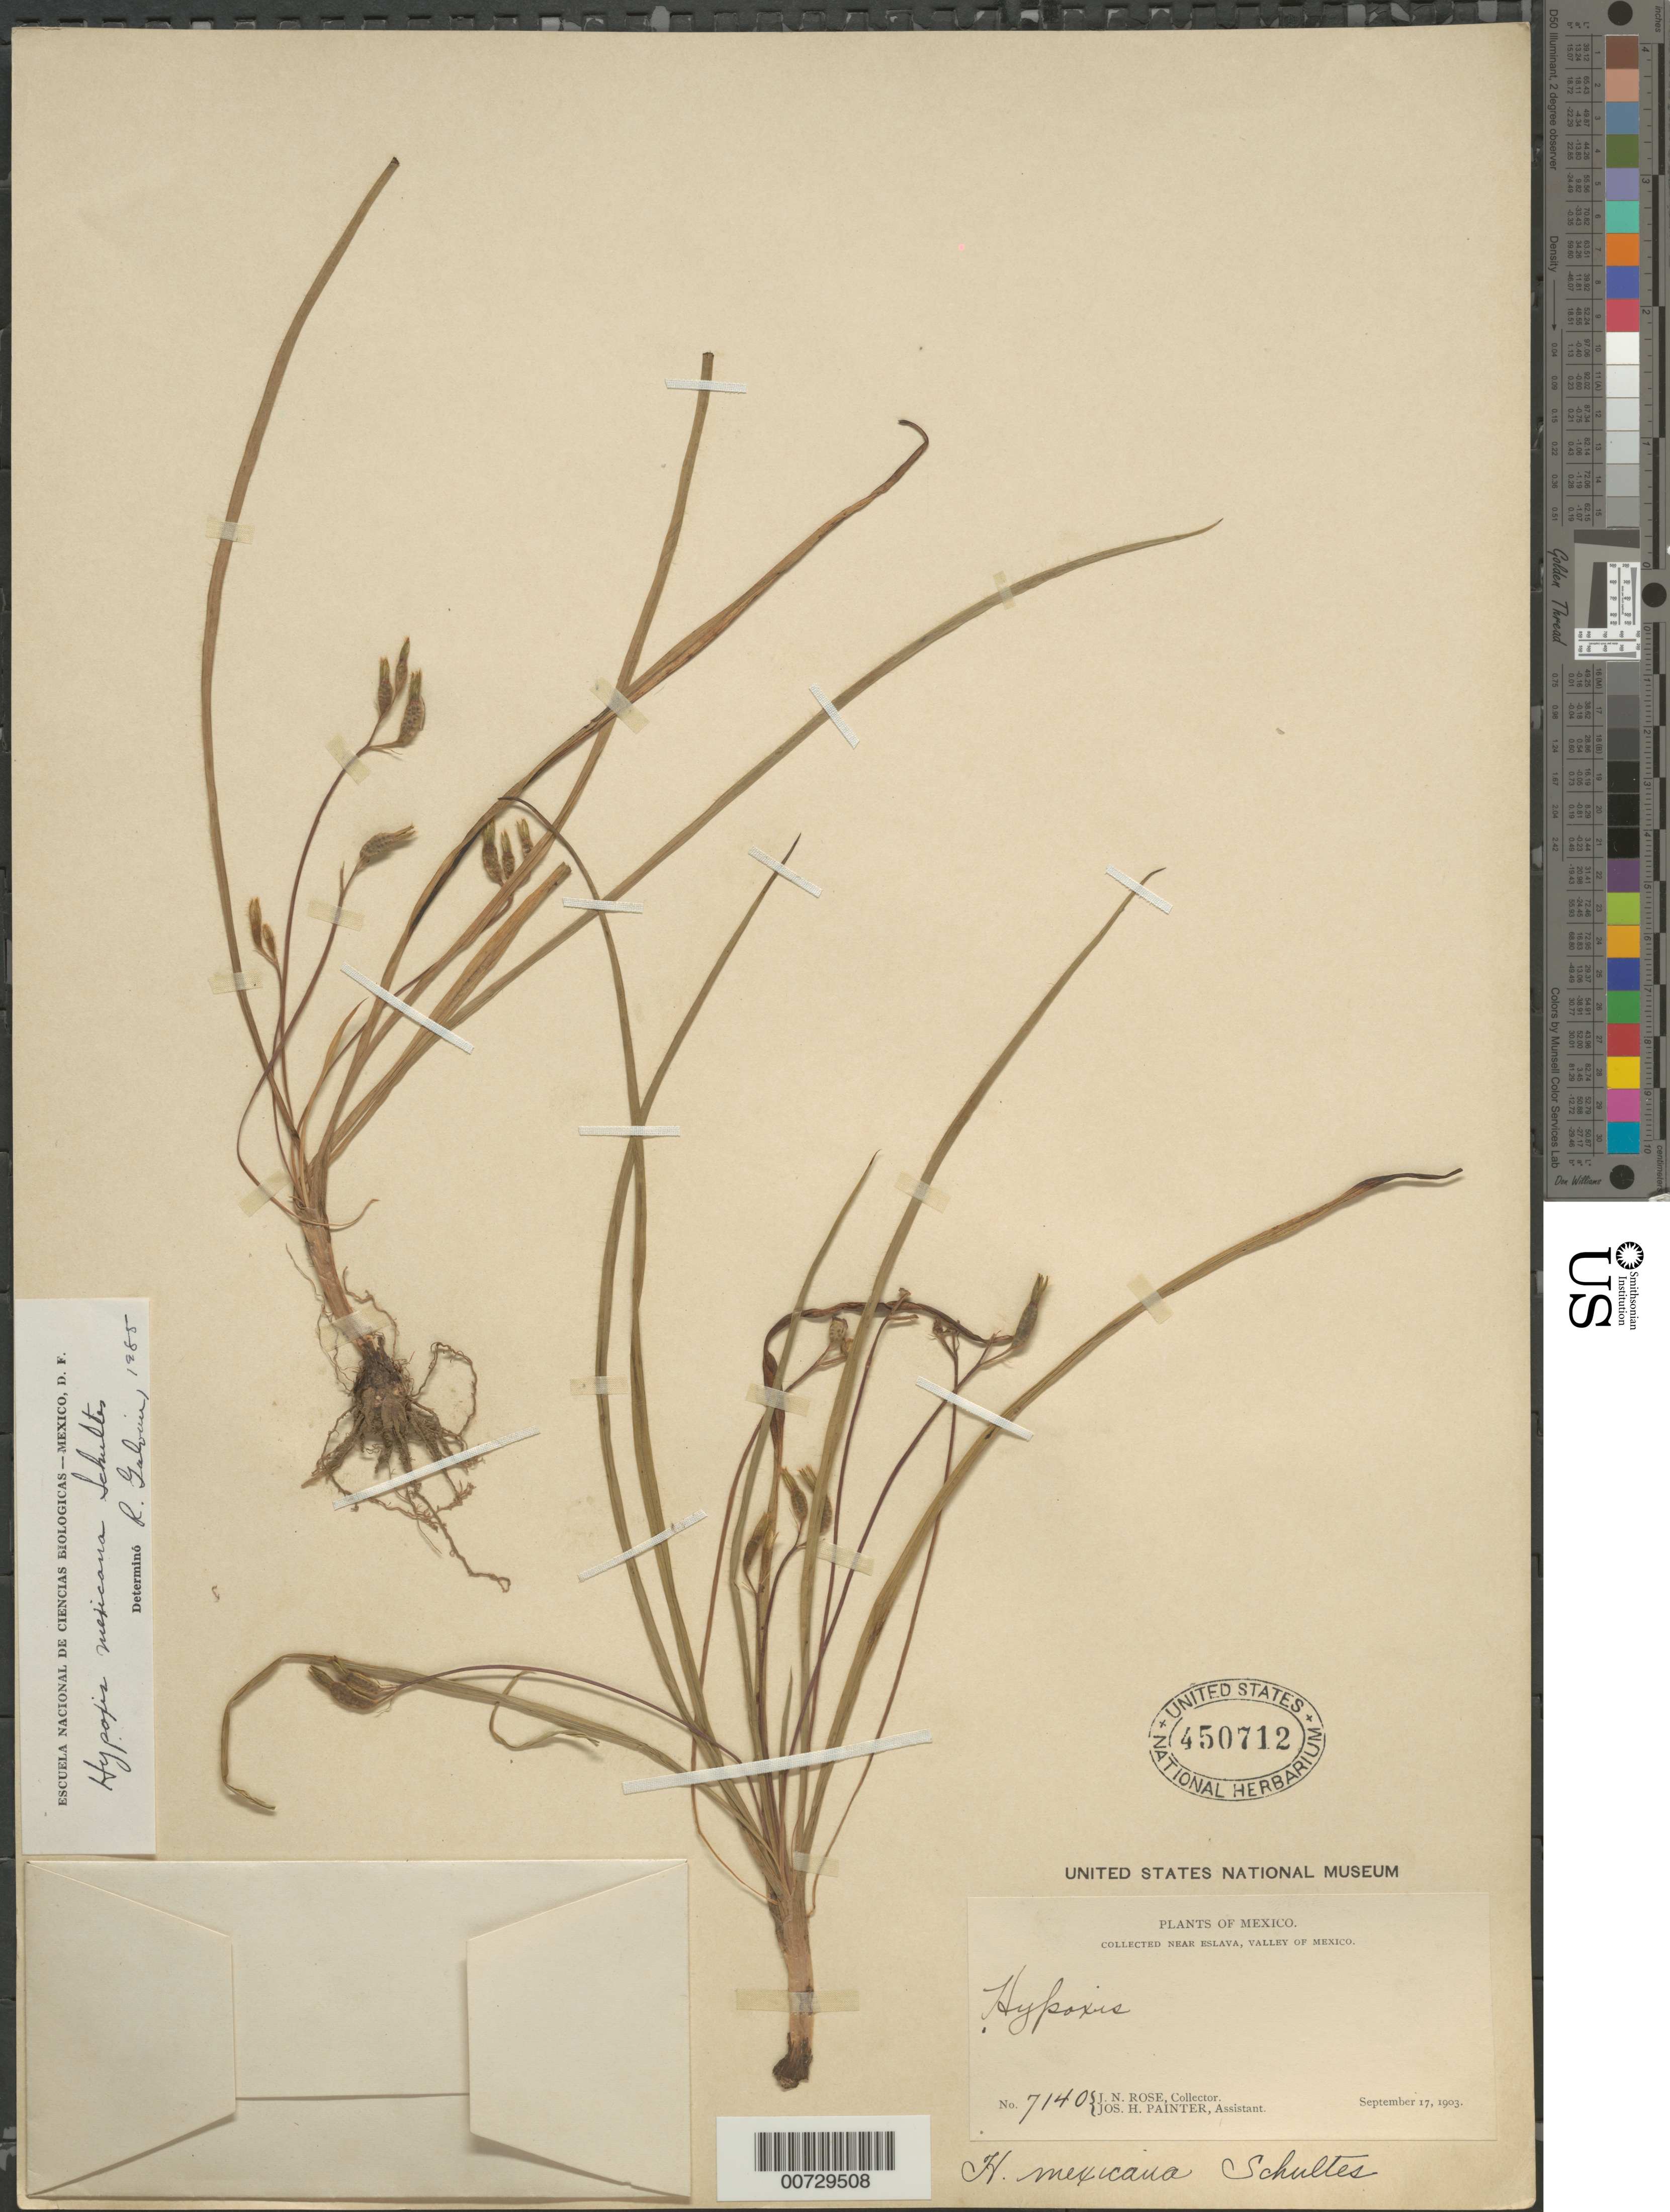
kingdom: Plantae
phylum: Tracheophyta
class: Liliopsida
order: Asparagales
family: Hypoxidaceae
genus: Hypoxis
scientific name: Hypoxis mexicana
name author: Schult. & Schult. f.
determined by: Galván, R.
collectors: J. N. Rose & J. H. Painter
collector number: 7140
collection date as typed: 17 Sep 1903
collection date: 1903-09-17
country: Mexico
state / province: Distrito Federal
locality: Near Eslava.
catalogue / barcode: US 450712